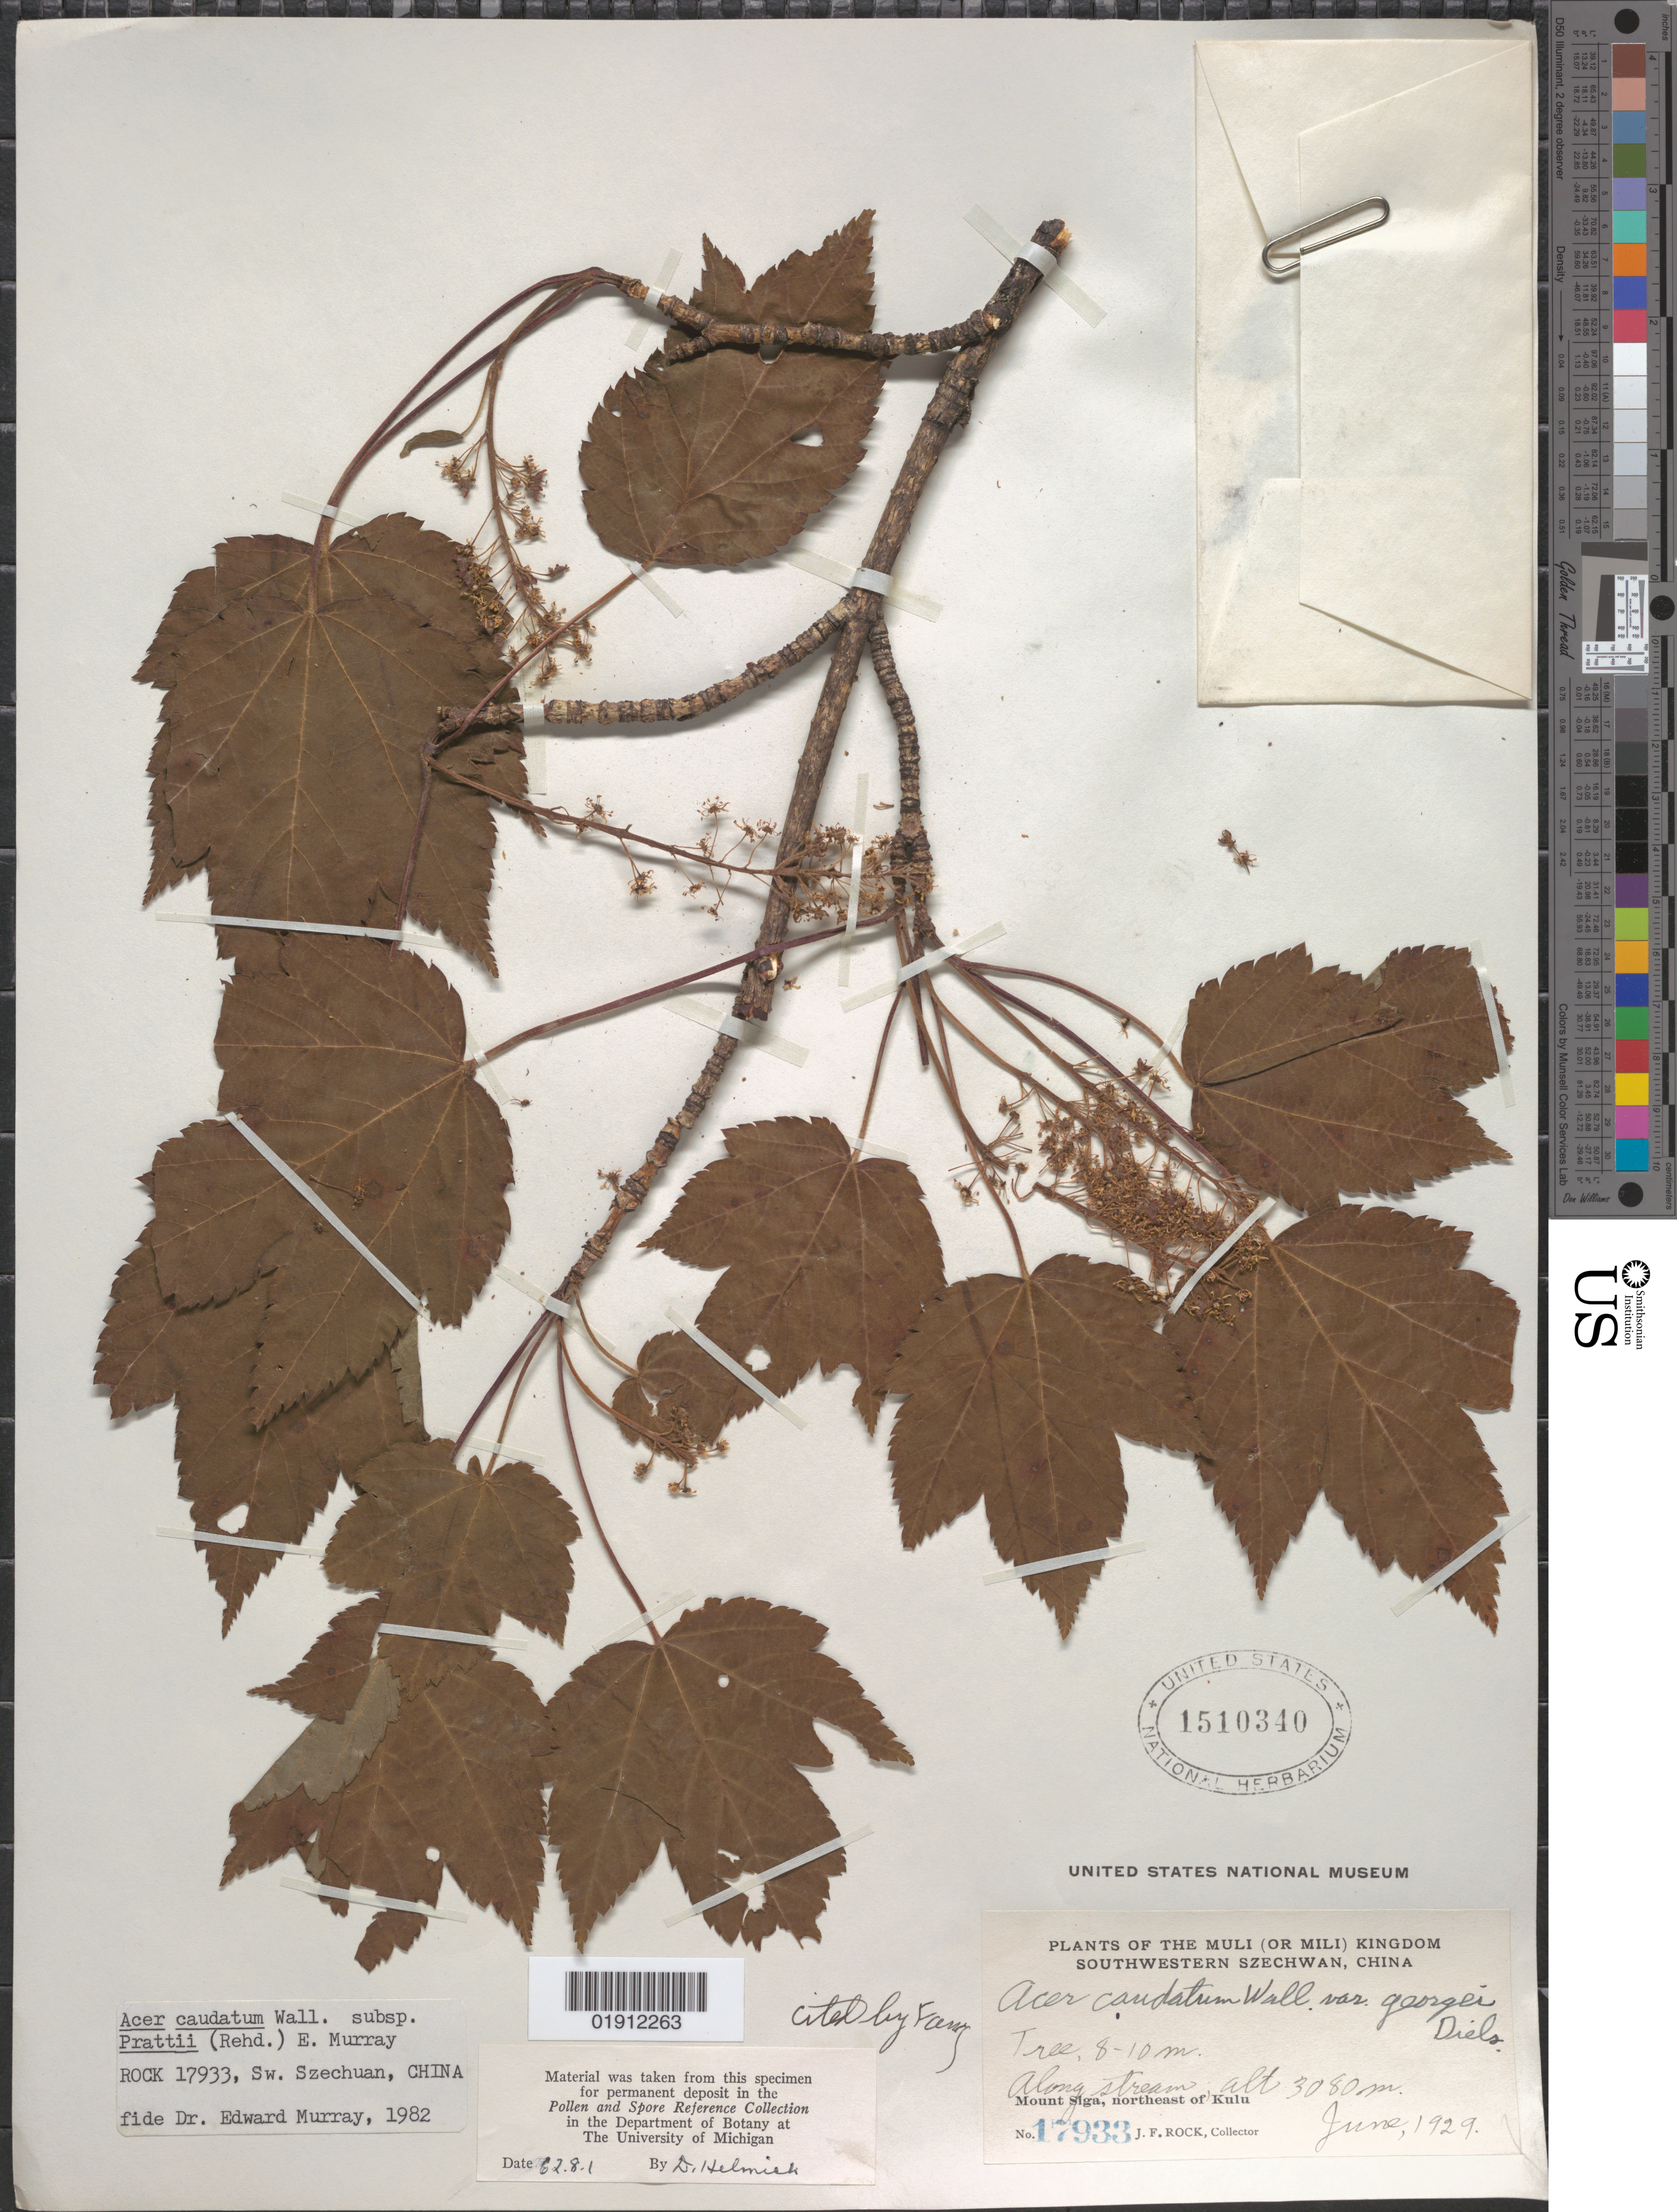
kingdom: Plantae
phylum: Tracheophyta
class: Magnoliopsida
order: Sapindales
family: Sapindaceae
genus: Acer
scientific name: Acer caudatum subsp. prattii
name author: (Rehder) A.E. Murray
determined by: Murray, Edward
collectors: J. F. Rock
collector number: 17933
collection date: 1929-06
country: China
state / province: Sichuan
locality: Southwestern Szechwan [Sichuan], Mount Siga, NE of Kulu. Muli (or Mili) Kingdom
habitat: Along stream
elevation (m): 3080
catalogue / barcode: US 1510340